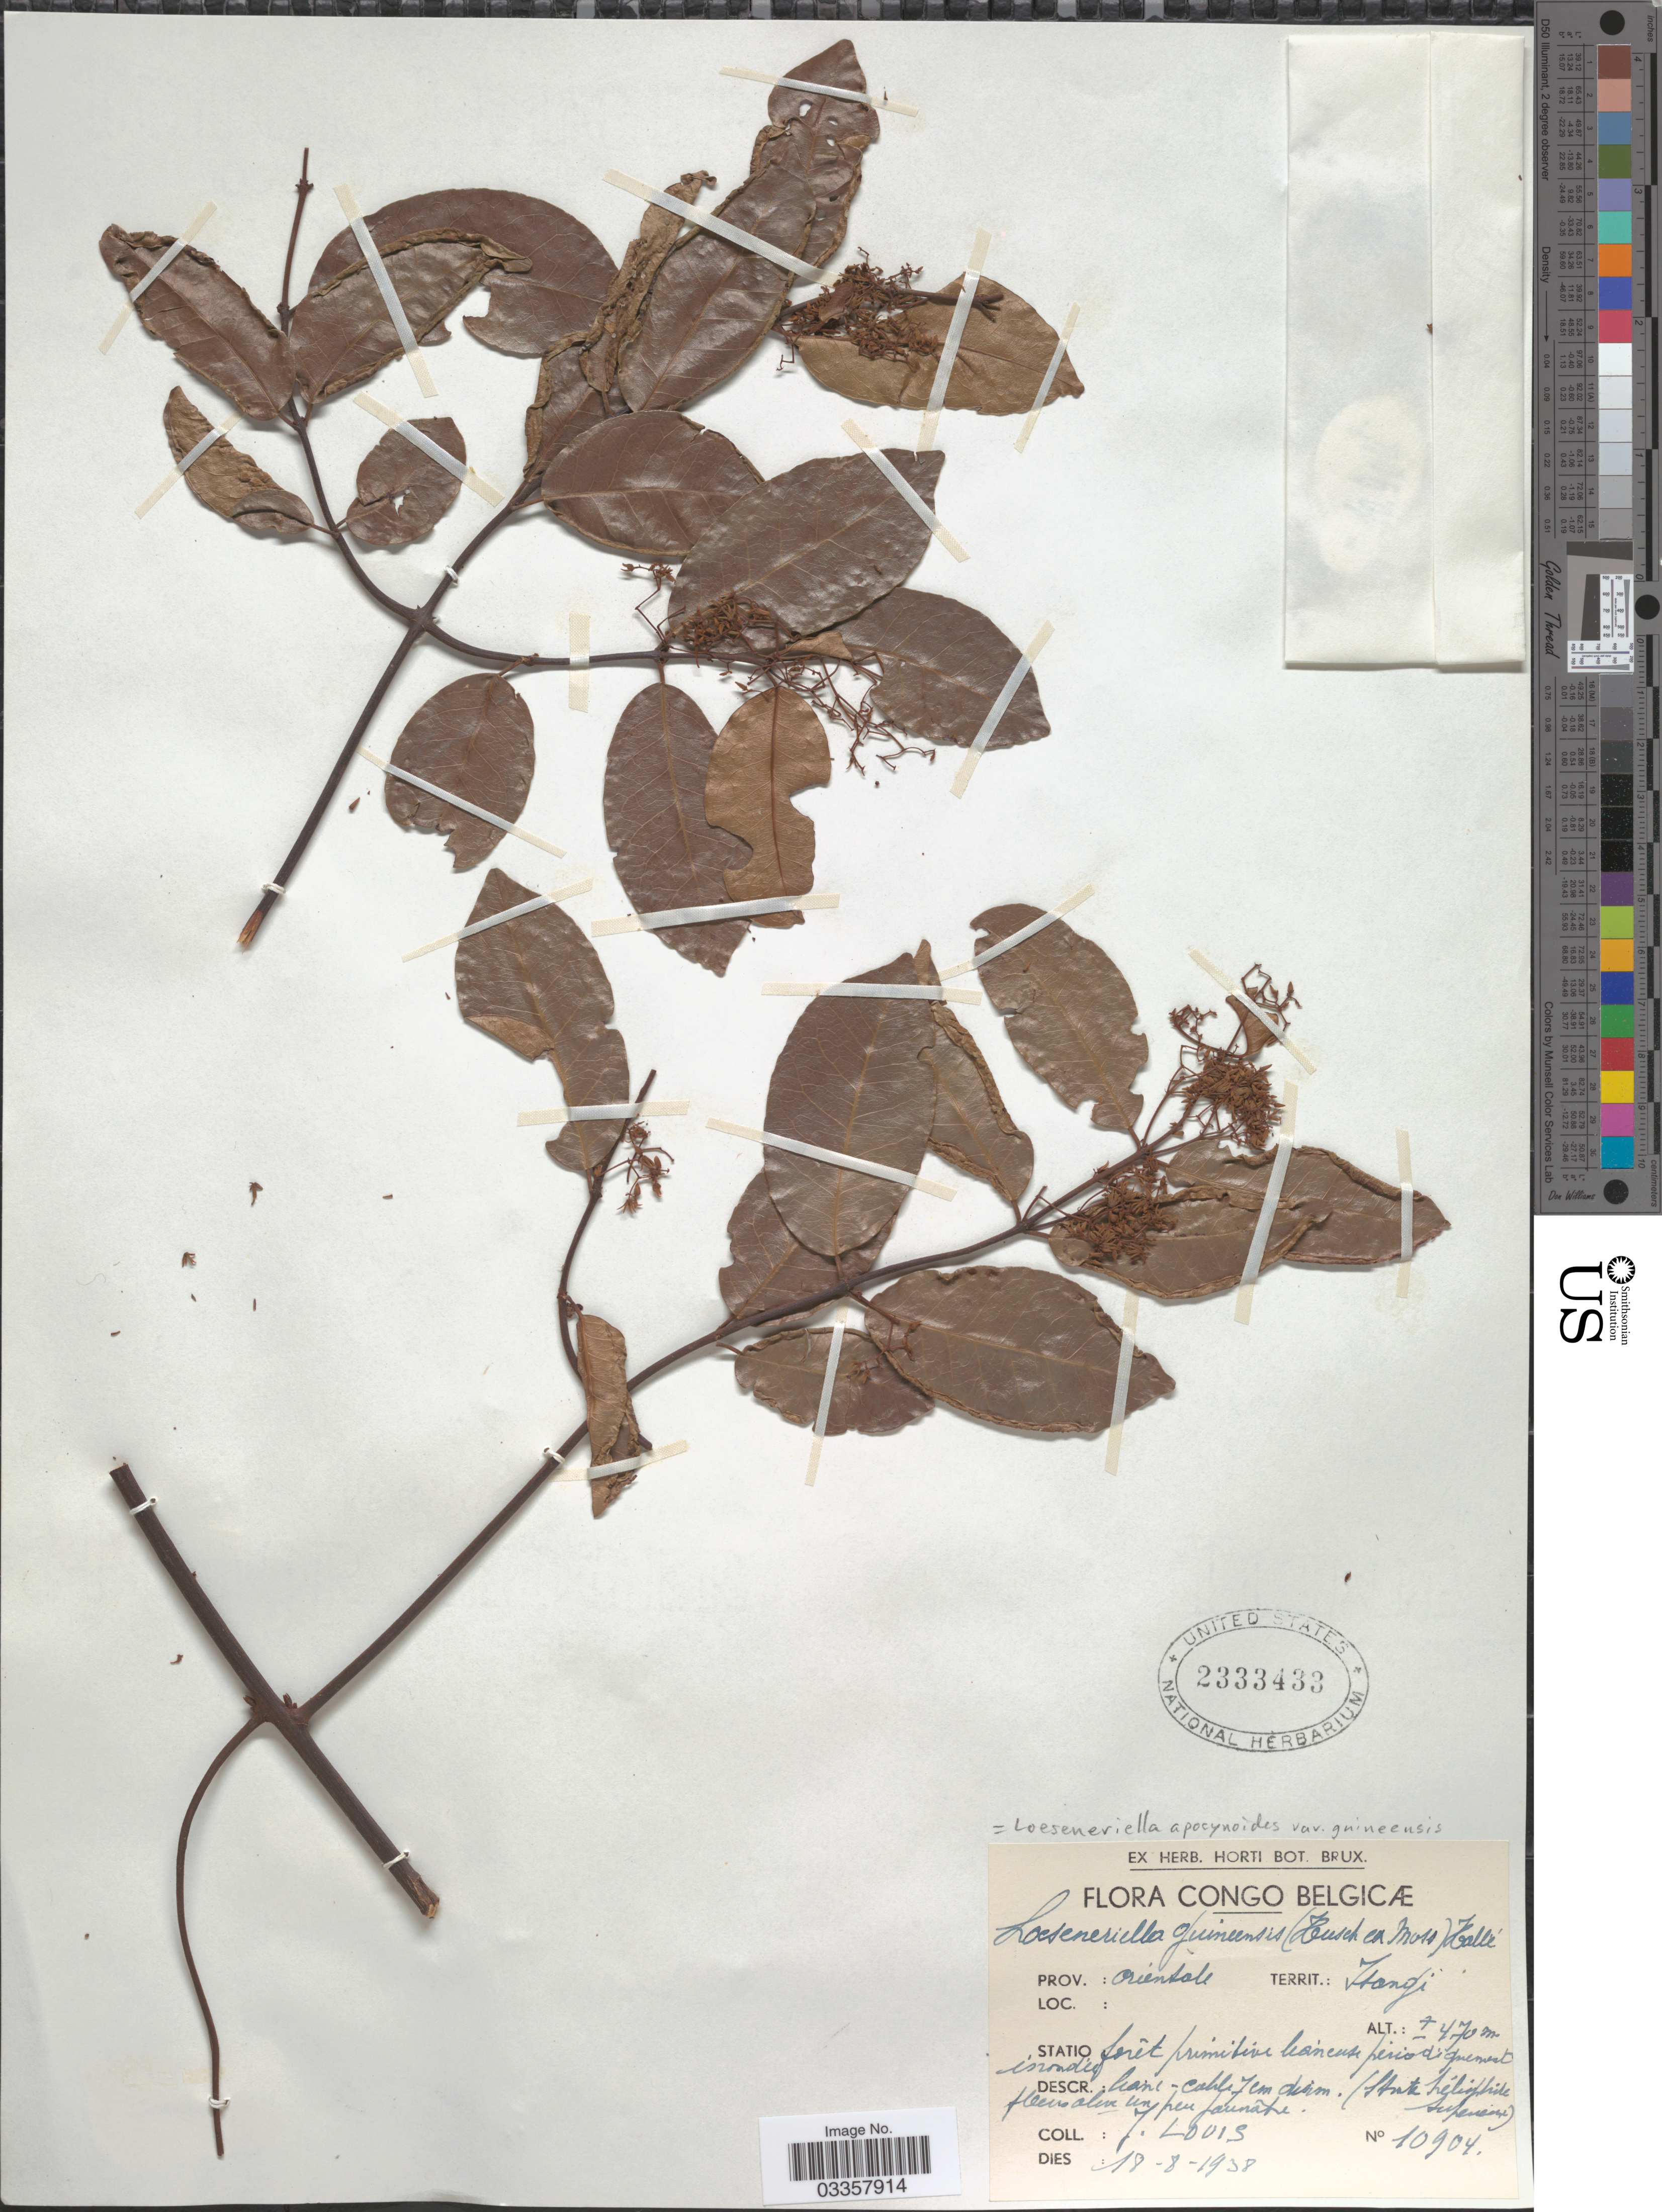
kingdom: Plantae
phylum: Tracheophyta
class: Magnoliopsida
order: Celastrales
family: Celastraceae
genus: Loeseneriella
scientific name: Loeseneriella apocynoides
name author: (Welw. ex Oliv.) N. Hallé ex J. Raynal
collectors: J. Louis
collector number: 10904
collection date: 1938-08-18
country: Congo, Democratic Republic of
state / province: Tshopo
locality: Congo Belgicæ. Territ.: Isangi. Statio forêt primitive lianeuse.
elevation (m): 470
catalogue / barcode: US 2333433